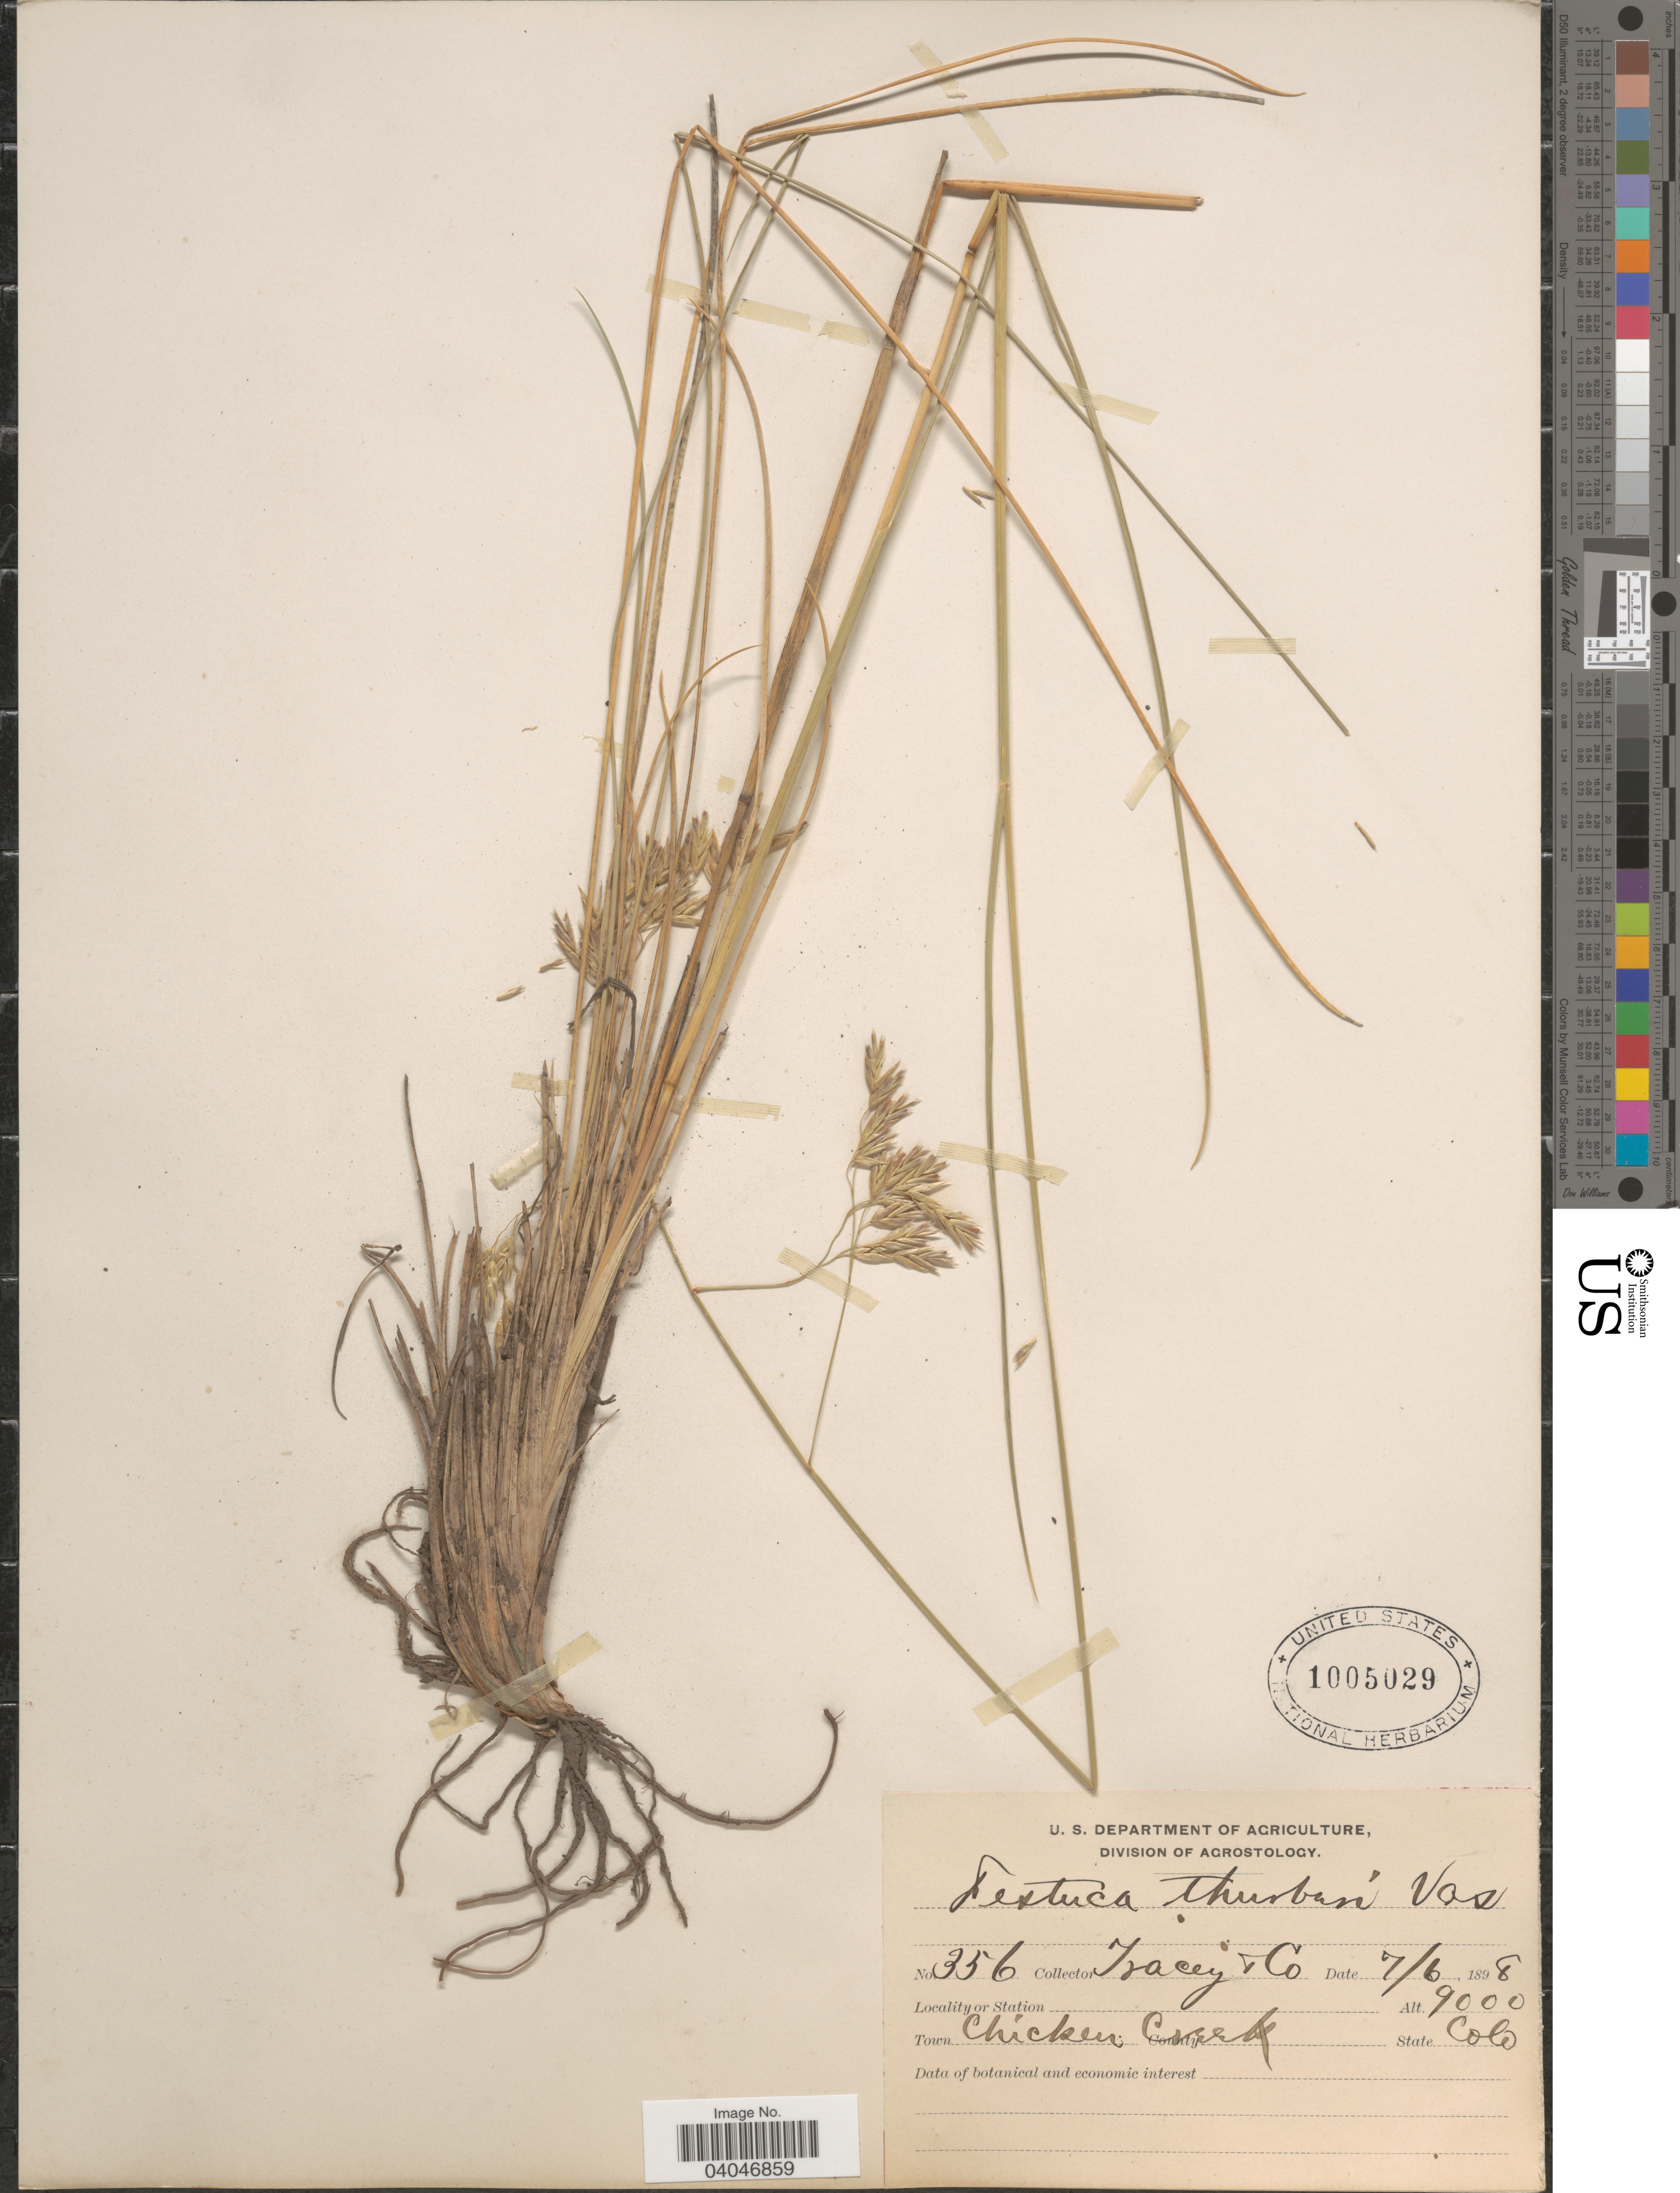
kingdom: Plantae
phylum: Tracheophyta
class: Liliopsida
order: Poales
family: Poaceae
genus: Festuca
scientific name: Festuca thurberi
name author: Vasey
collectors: Tracey & et al.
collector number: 356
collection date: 1898-07-06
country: United States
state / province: Colorado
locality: Town Chicken Creek.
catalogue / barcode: US 1005029